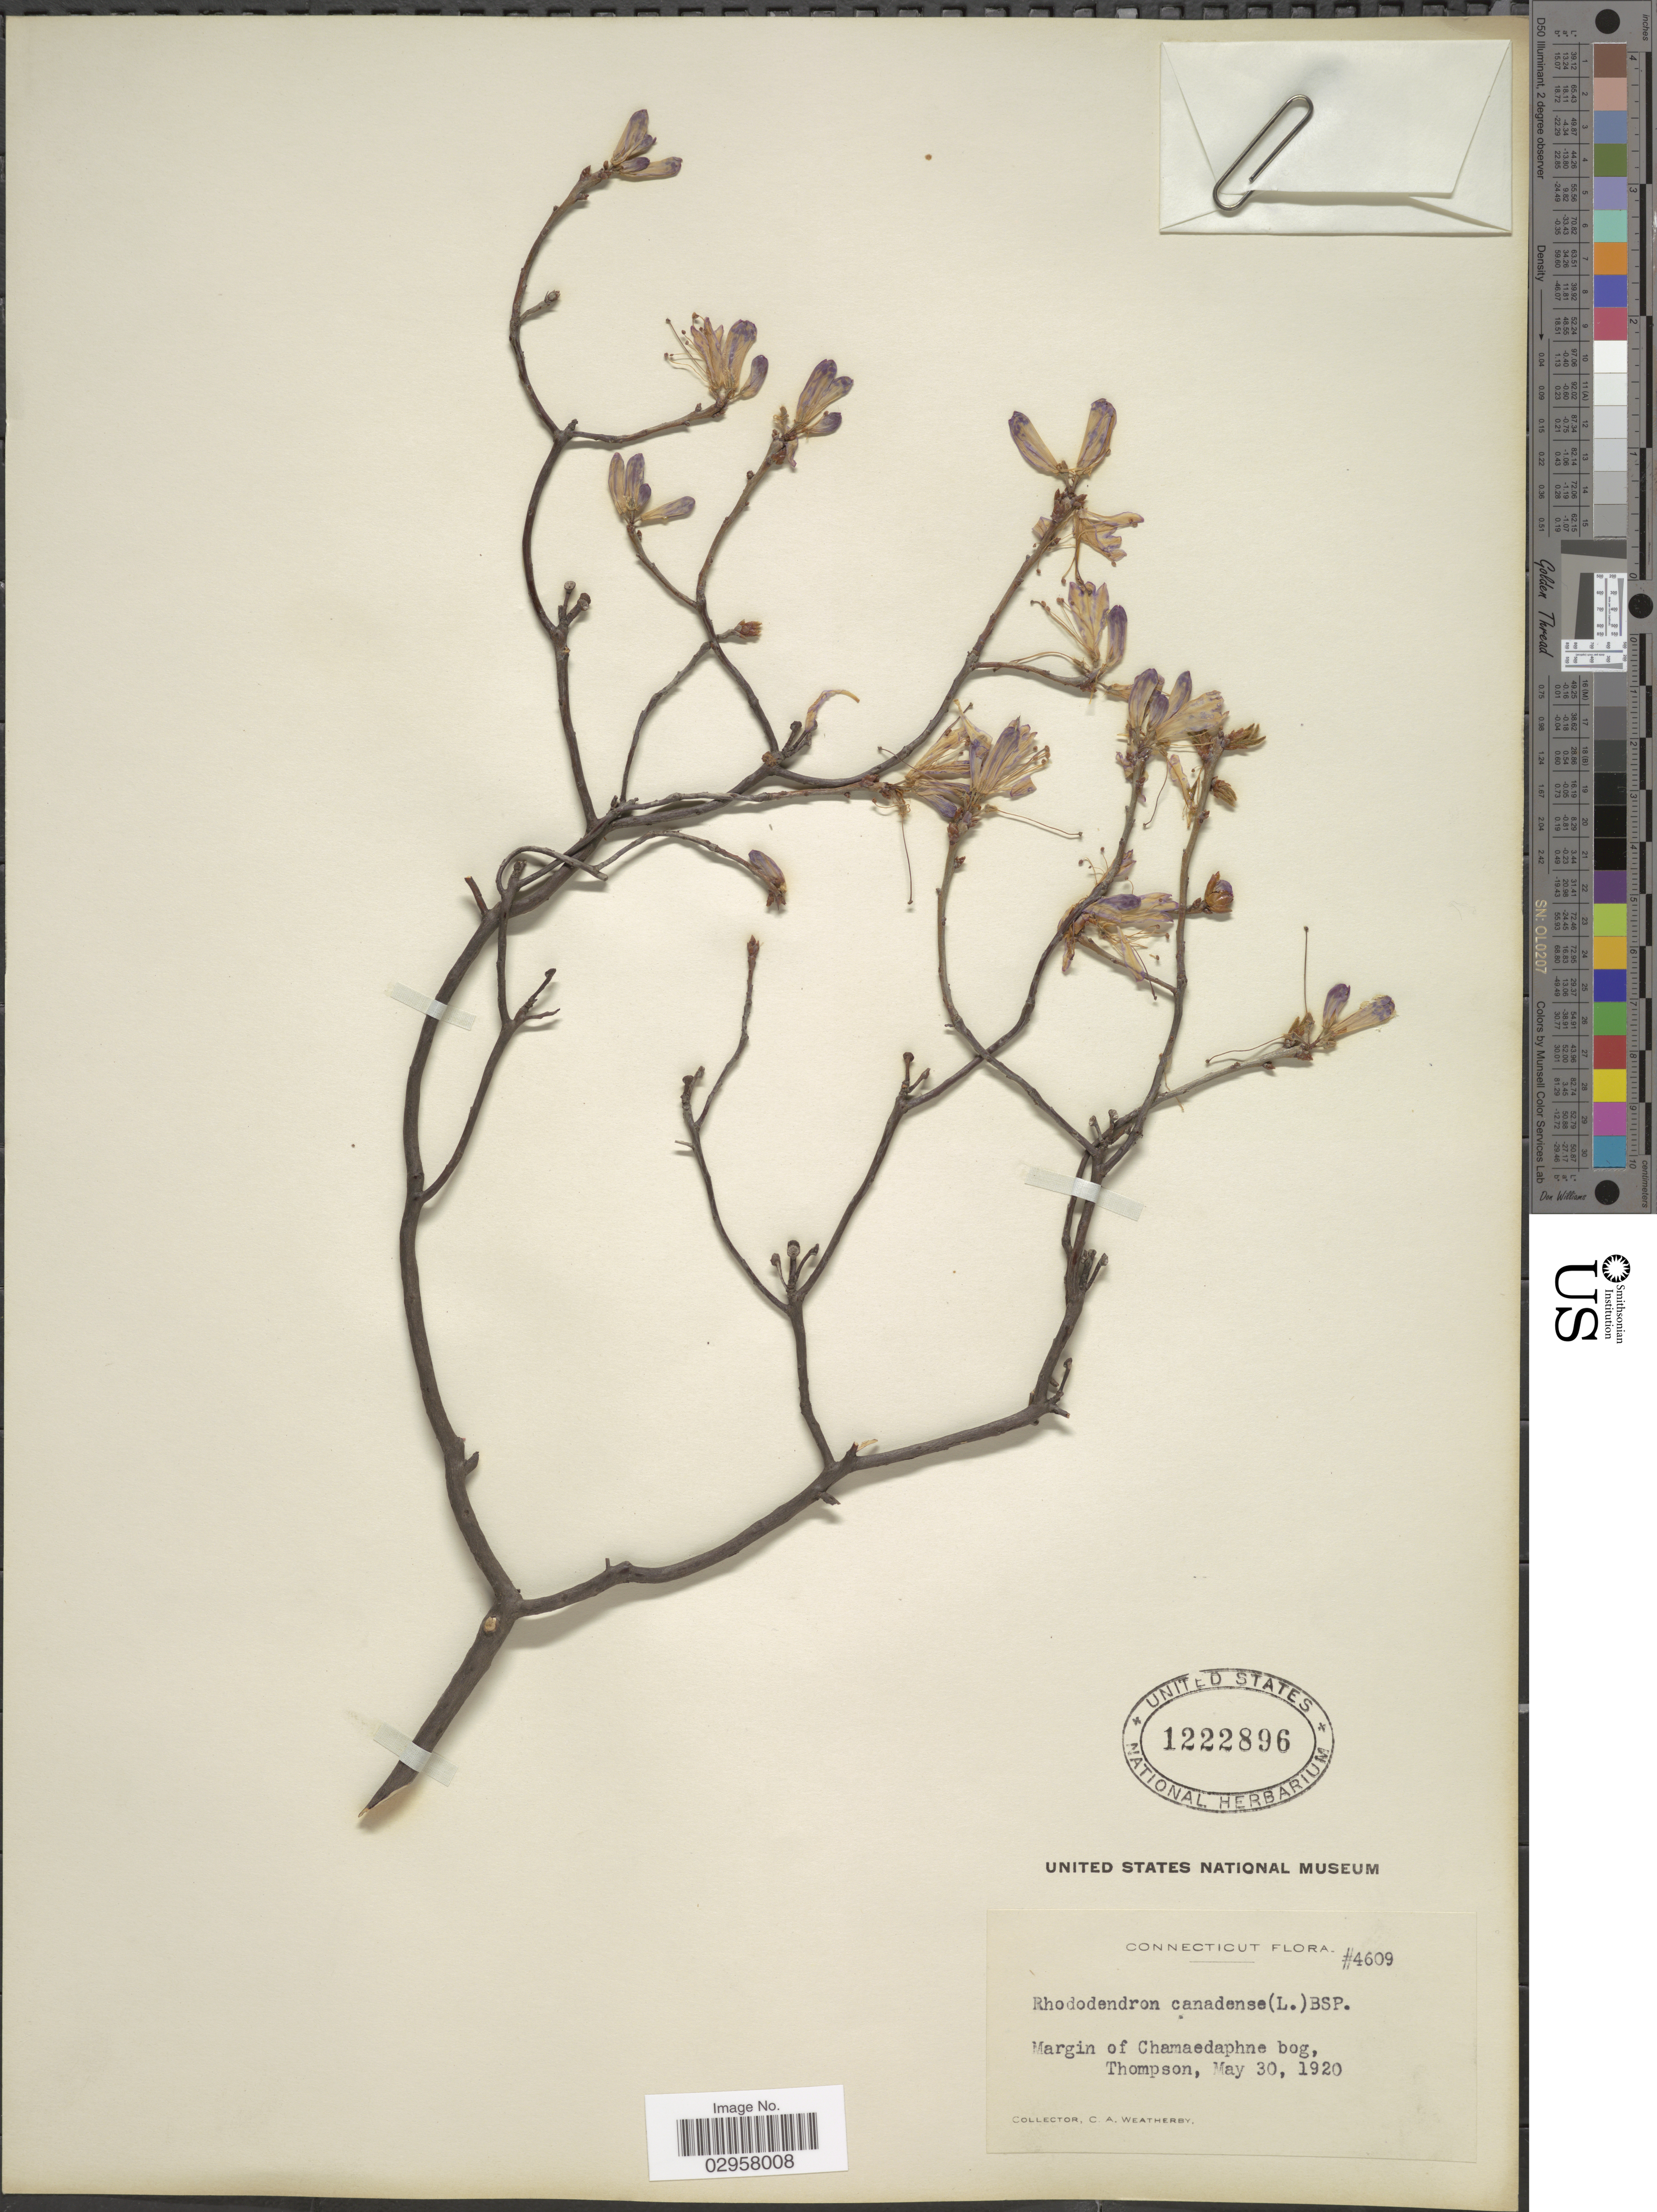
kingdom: Plantae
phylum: Tracheophyta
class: Magnoliopsida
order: Ericales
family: Ericaceae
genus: Rhododendron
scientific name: Rhododendron canadense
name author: (L.) Torr.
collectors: C. A. Weatherby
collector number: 4609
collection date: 1920-05-30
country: United States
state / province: Connecticut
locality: Margin of Chamaedaphne bog, Thompson.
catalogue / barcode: US 1222896